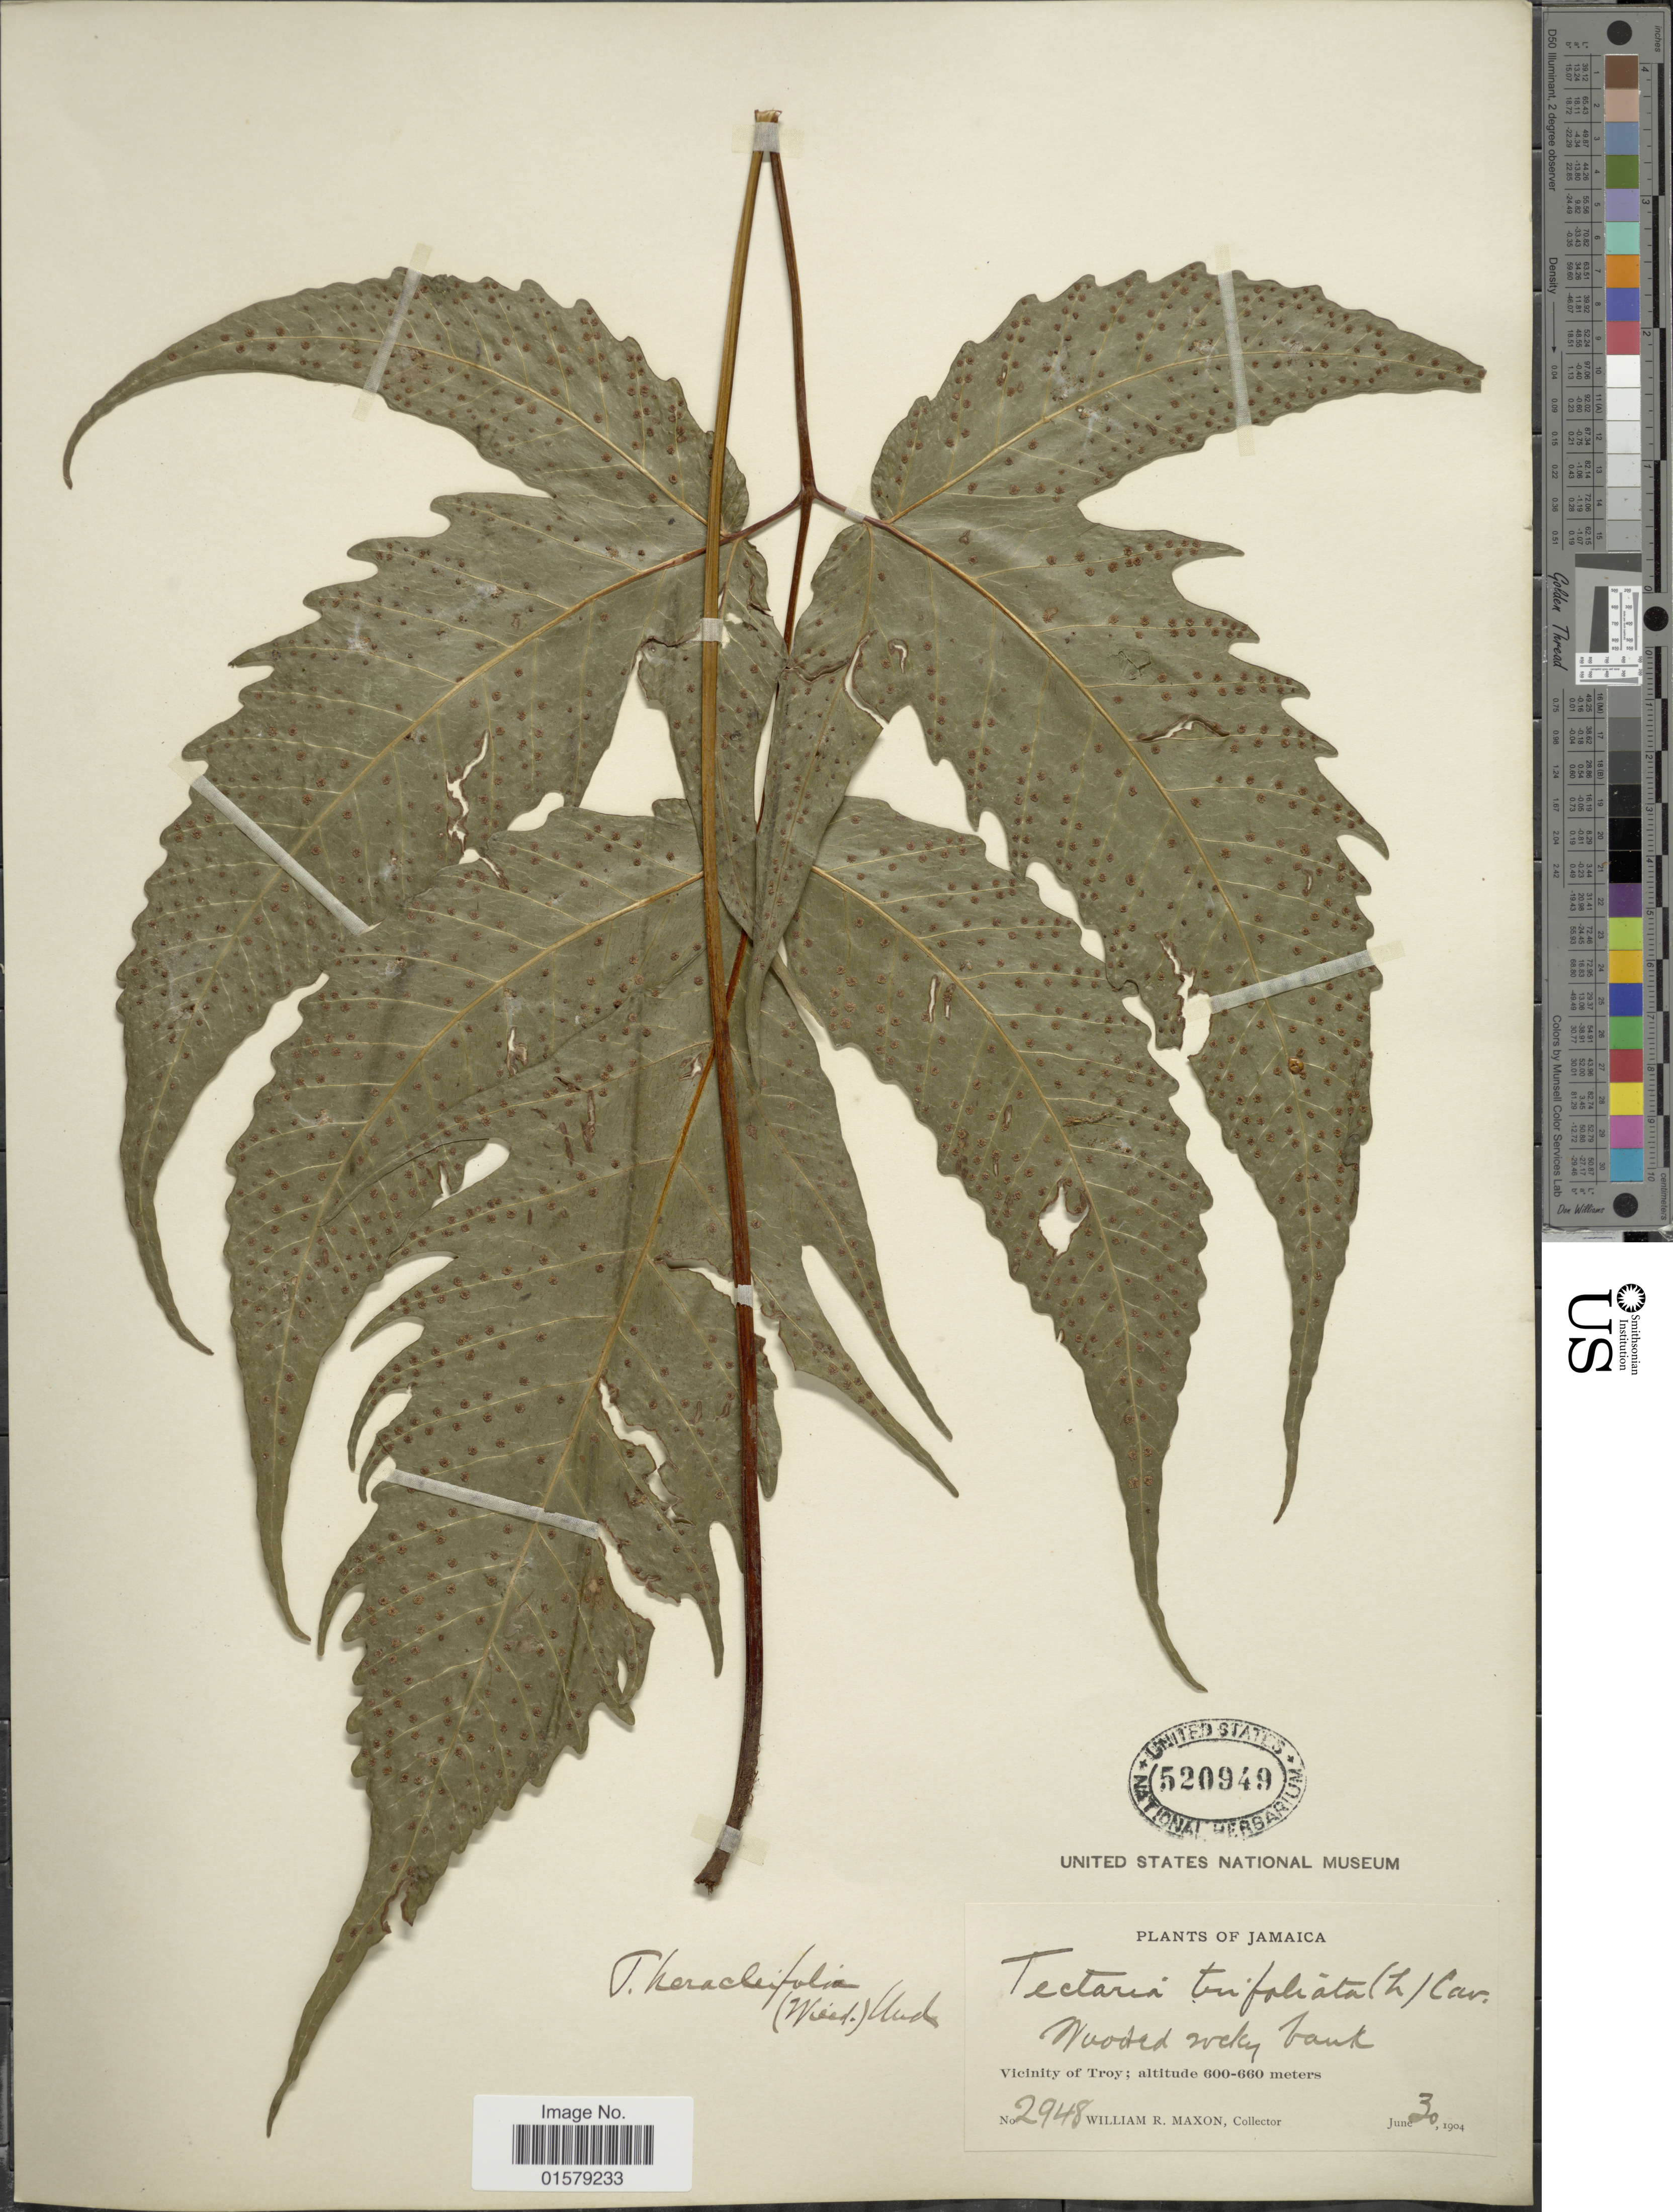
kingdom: Plantae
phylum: Tracheophyta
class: Polypodiopsida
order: Polypodiales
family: Tectariaceae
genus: Tectaria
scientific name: Tectaria heracleifolia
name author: (Willd.) Underw.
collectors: W. R. Maxon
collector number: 2948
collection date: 1904-06-30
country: Jamaica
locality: Wooded rocky bank, Vicinity of Troy.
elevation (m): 600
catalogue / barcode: US 520949